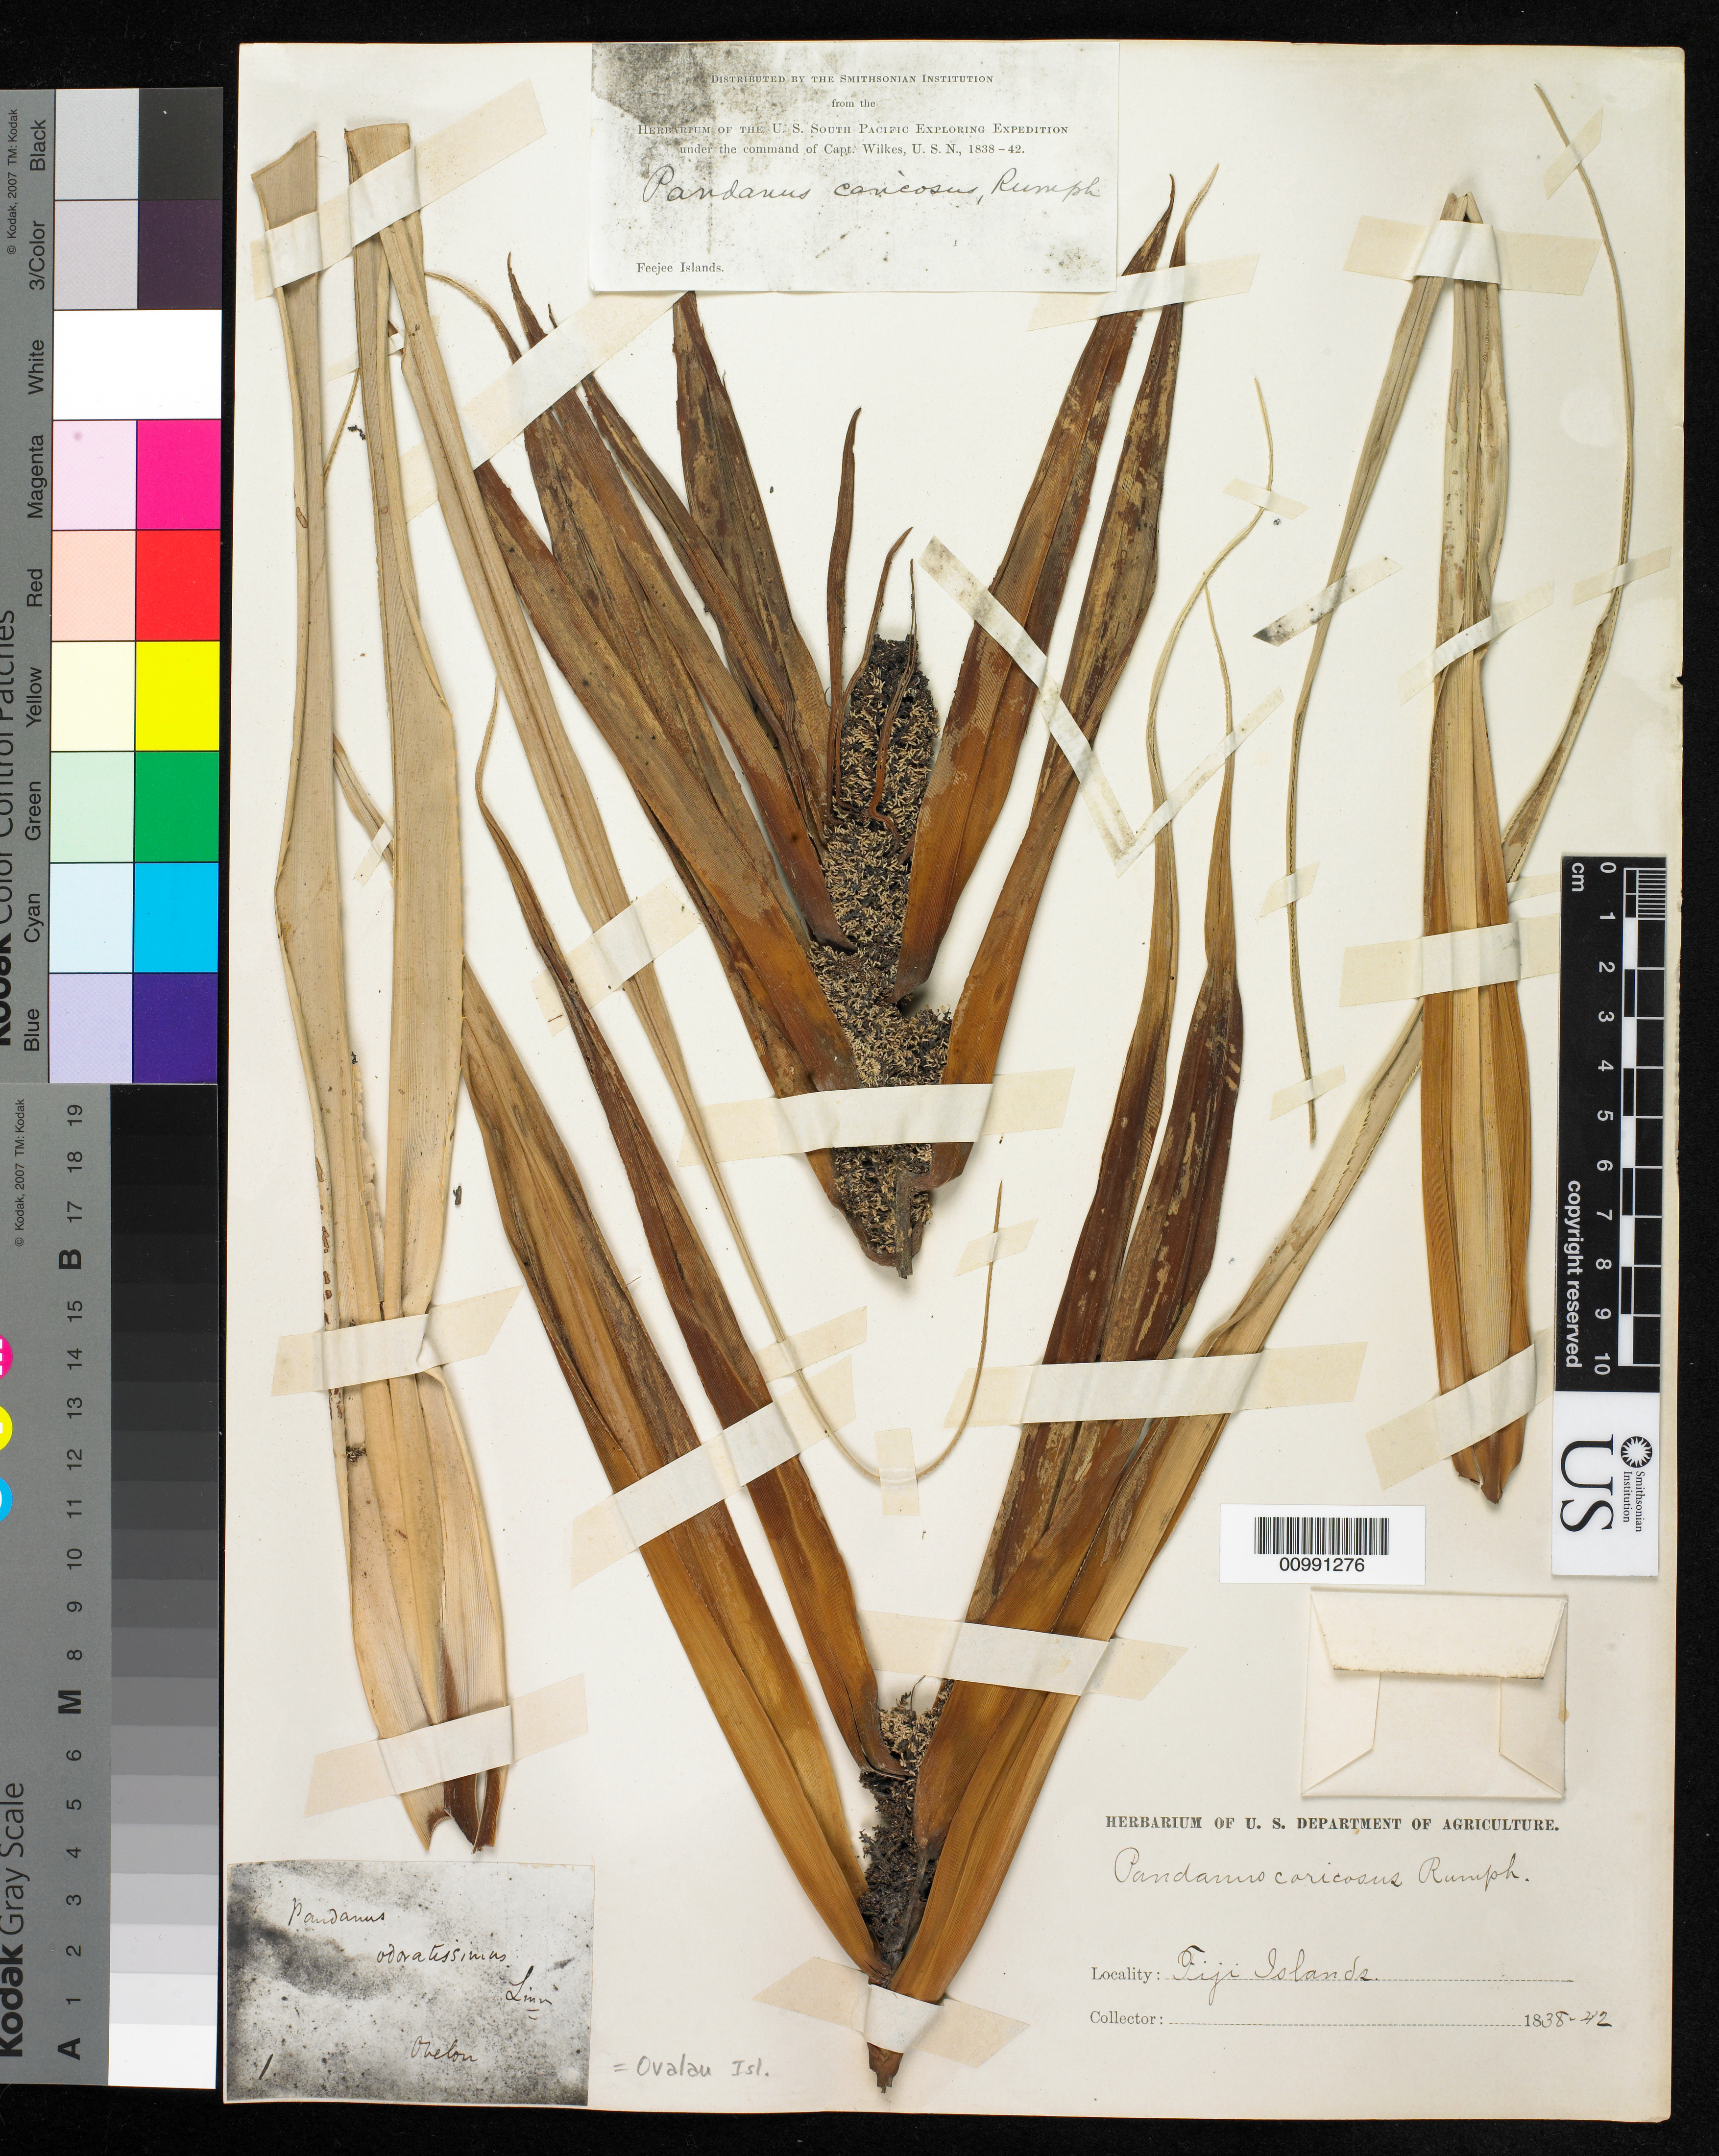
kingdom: Plantae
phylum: Tracheophyta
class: Liliopsida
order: Pandanales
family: Pandanaceae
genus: Pandanus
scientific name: Pandanus tectorius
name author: Parkinson ex DuRoi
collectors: Wilkes Explor. Exped.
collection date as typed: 1838 to -- --- 1842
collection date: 1838/1842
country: Fiji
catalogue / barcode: US 98450